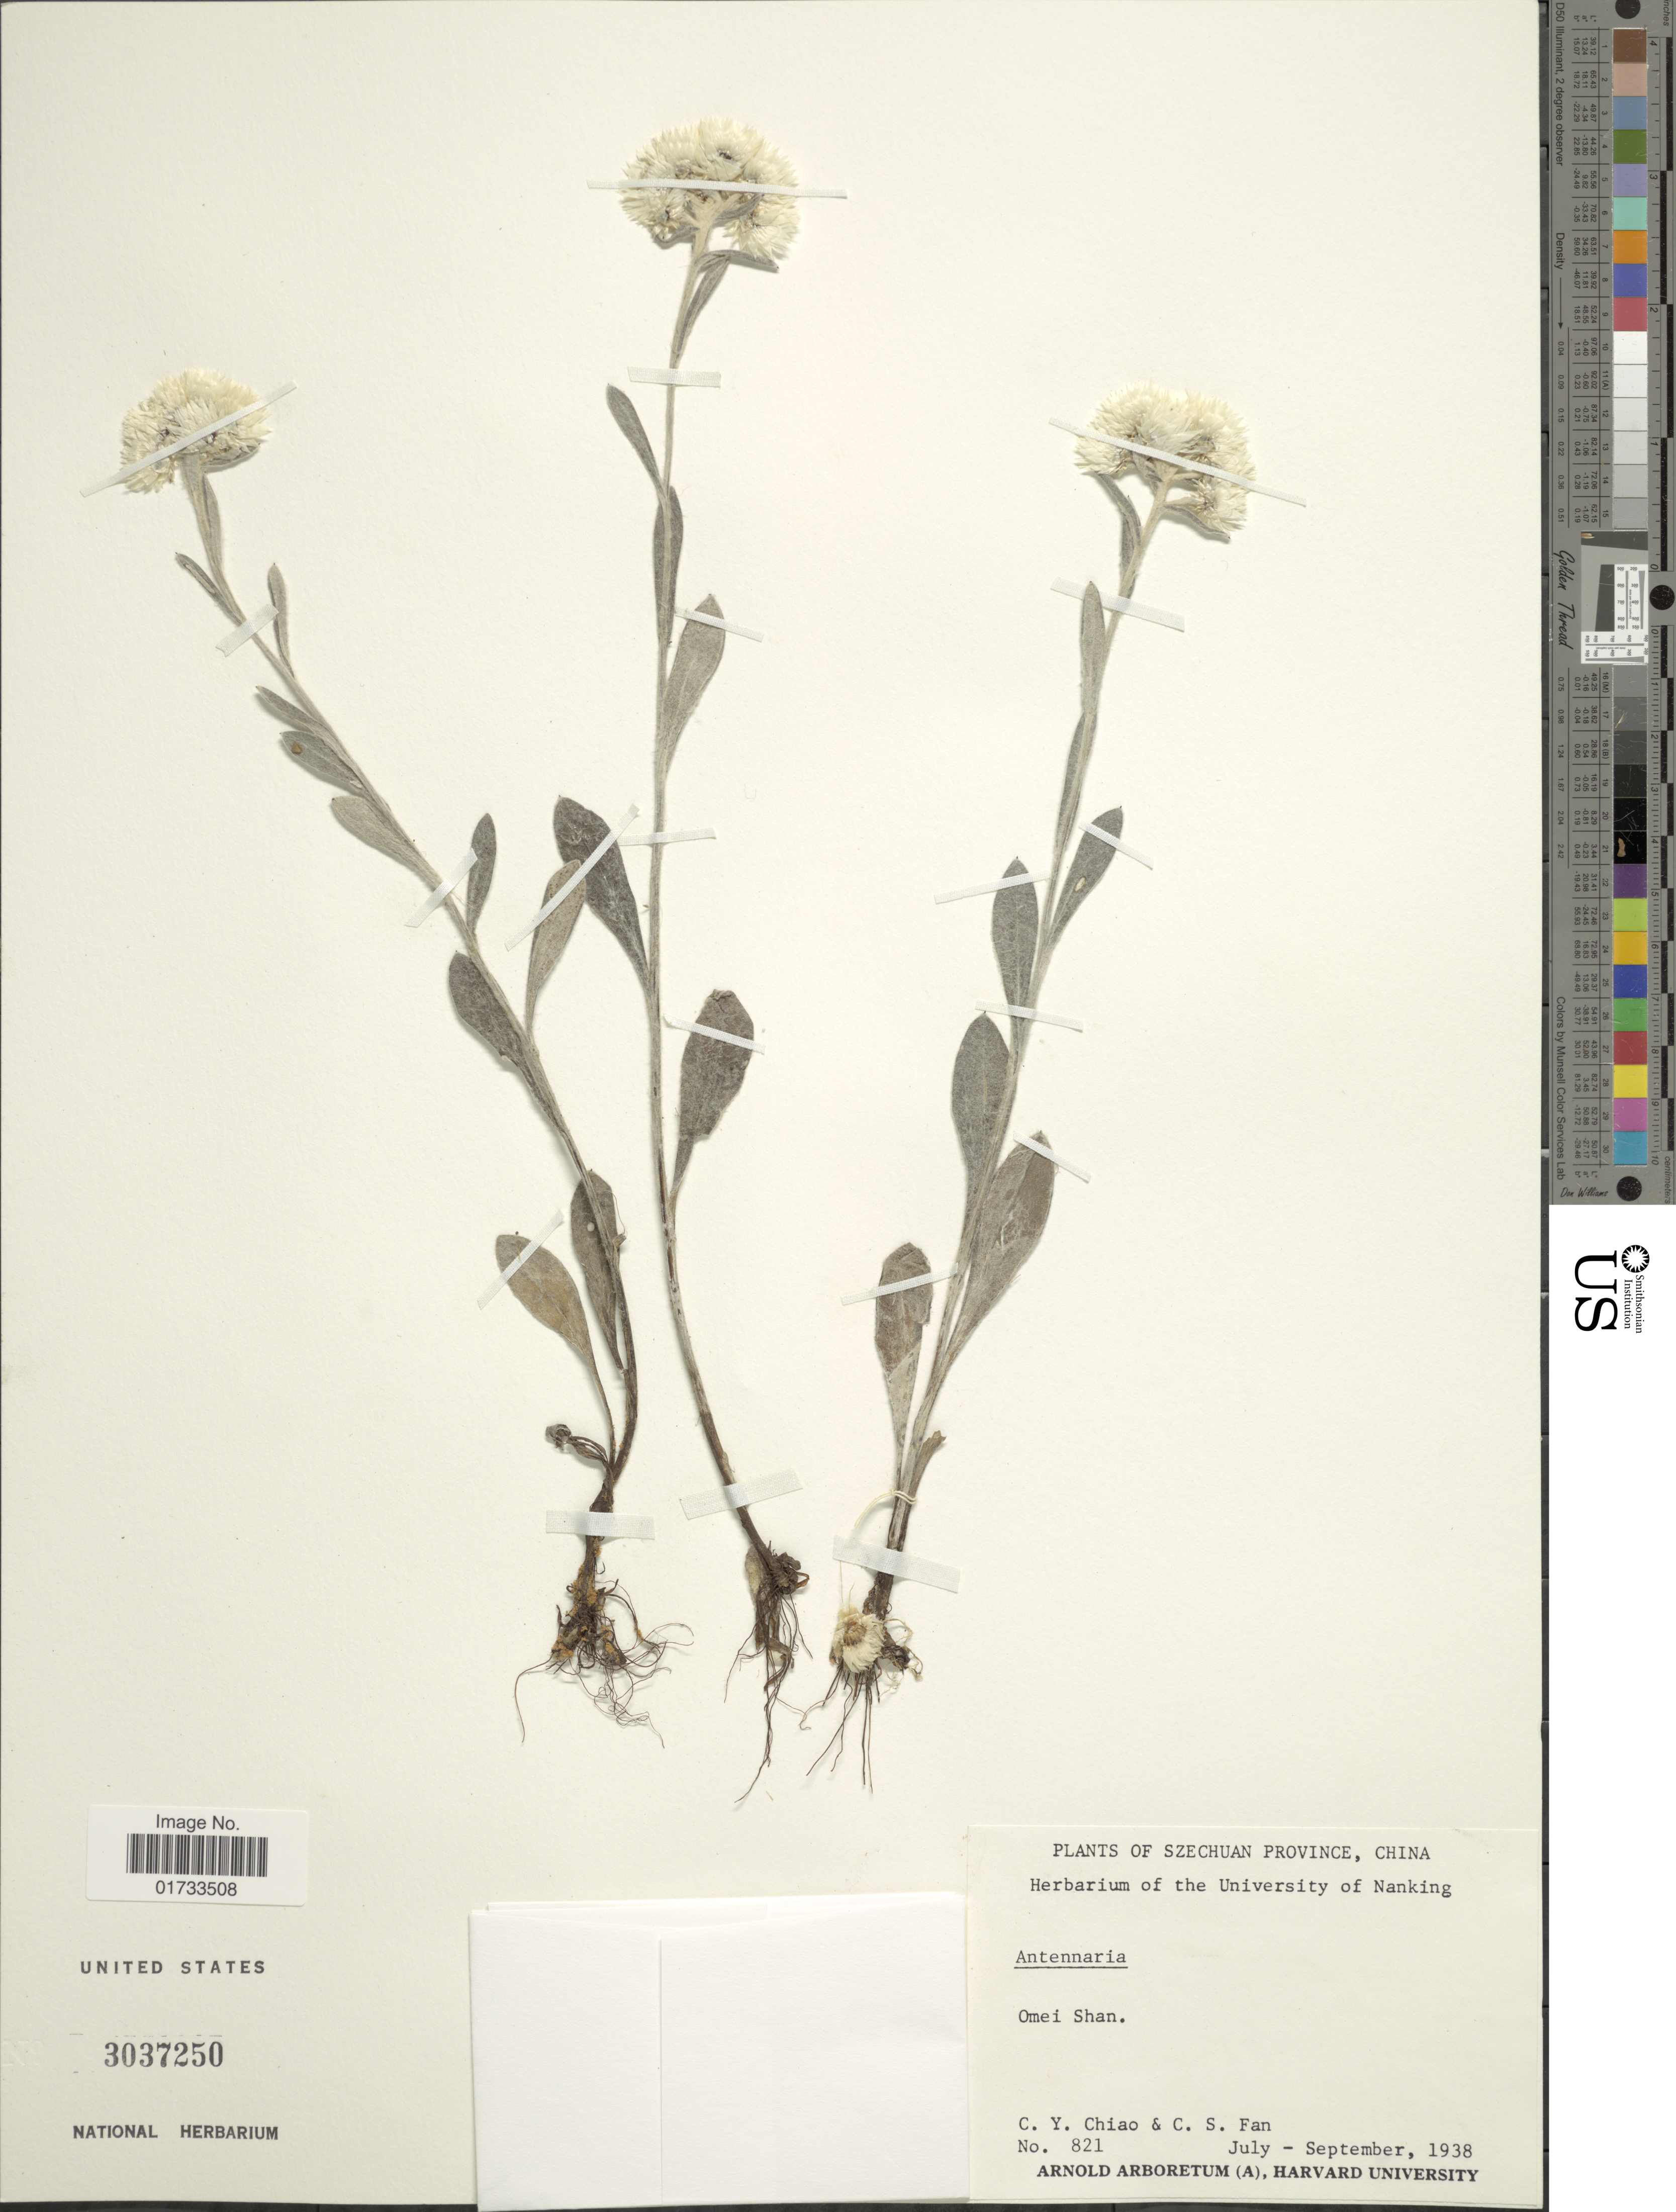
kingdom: Plantae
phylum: Tracheophyta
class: Magnoliopsida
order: Asterales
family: Asteraceae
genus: Antennaria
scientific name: Antennaria sp.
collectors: C. Y. Chiao & C. S. Fan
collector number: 821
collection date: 1938-07/1938-09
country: China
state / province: Sichuan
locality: Szechuan Province, Omei Shan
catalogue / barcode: US 3037250